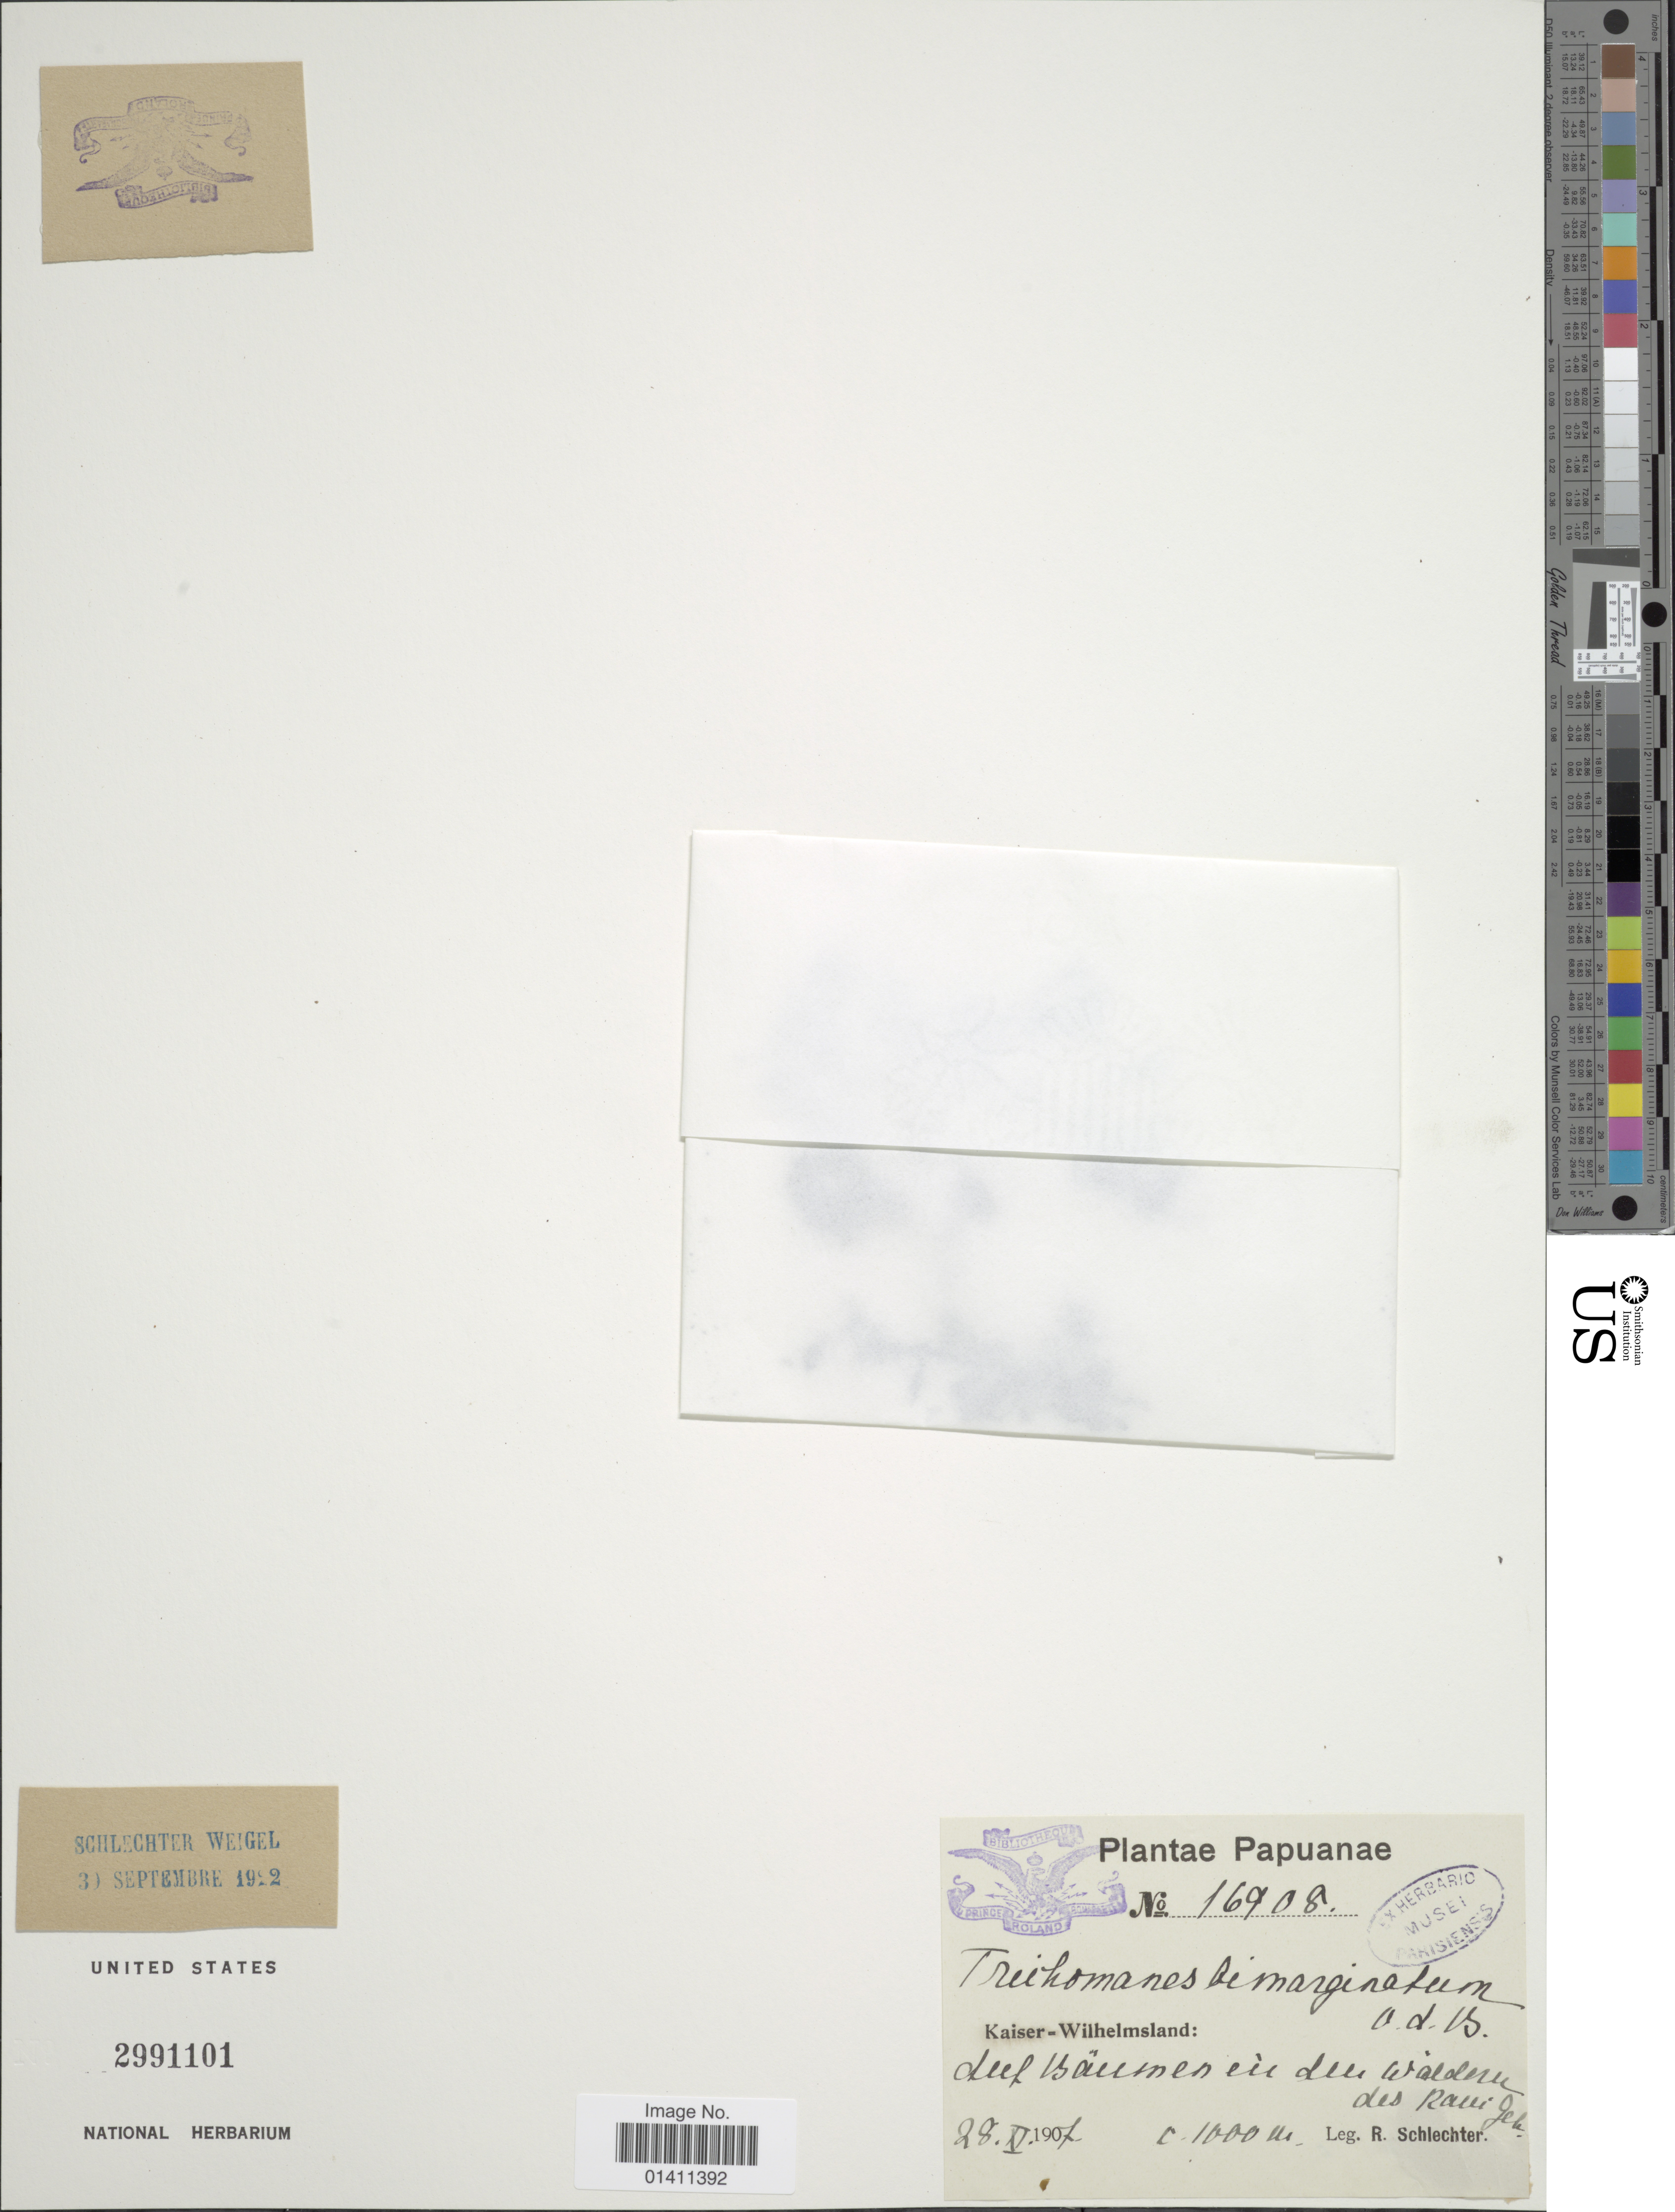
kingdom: Plantae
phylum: Tracheophyta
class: Polypodiopsida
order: Hymenophyllales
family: Hymenophyllaceae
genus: Didymoglossum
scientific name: Didymoglossum bimarginatum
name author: (Bosch) Ebihara & K. Iwats.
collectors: F. R. R. Schlechter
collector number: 16908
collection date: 1907-11-28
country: Papua New Guinea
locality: Plantae Papuanae. Kaiser-Wilhelmsland: Auf Bäumen en den Wäldern des Kani Geb.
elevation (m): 1000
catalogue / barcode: US 2991101